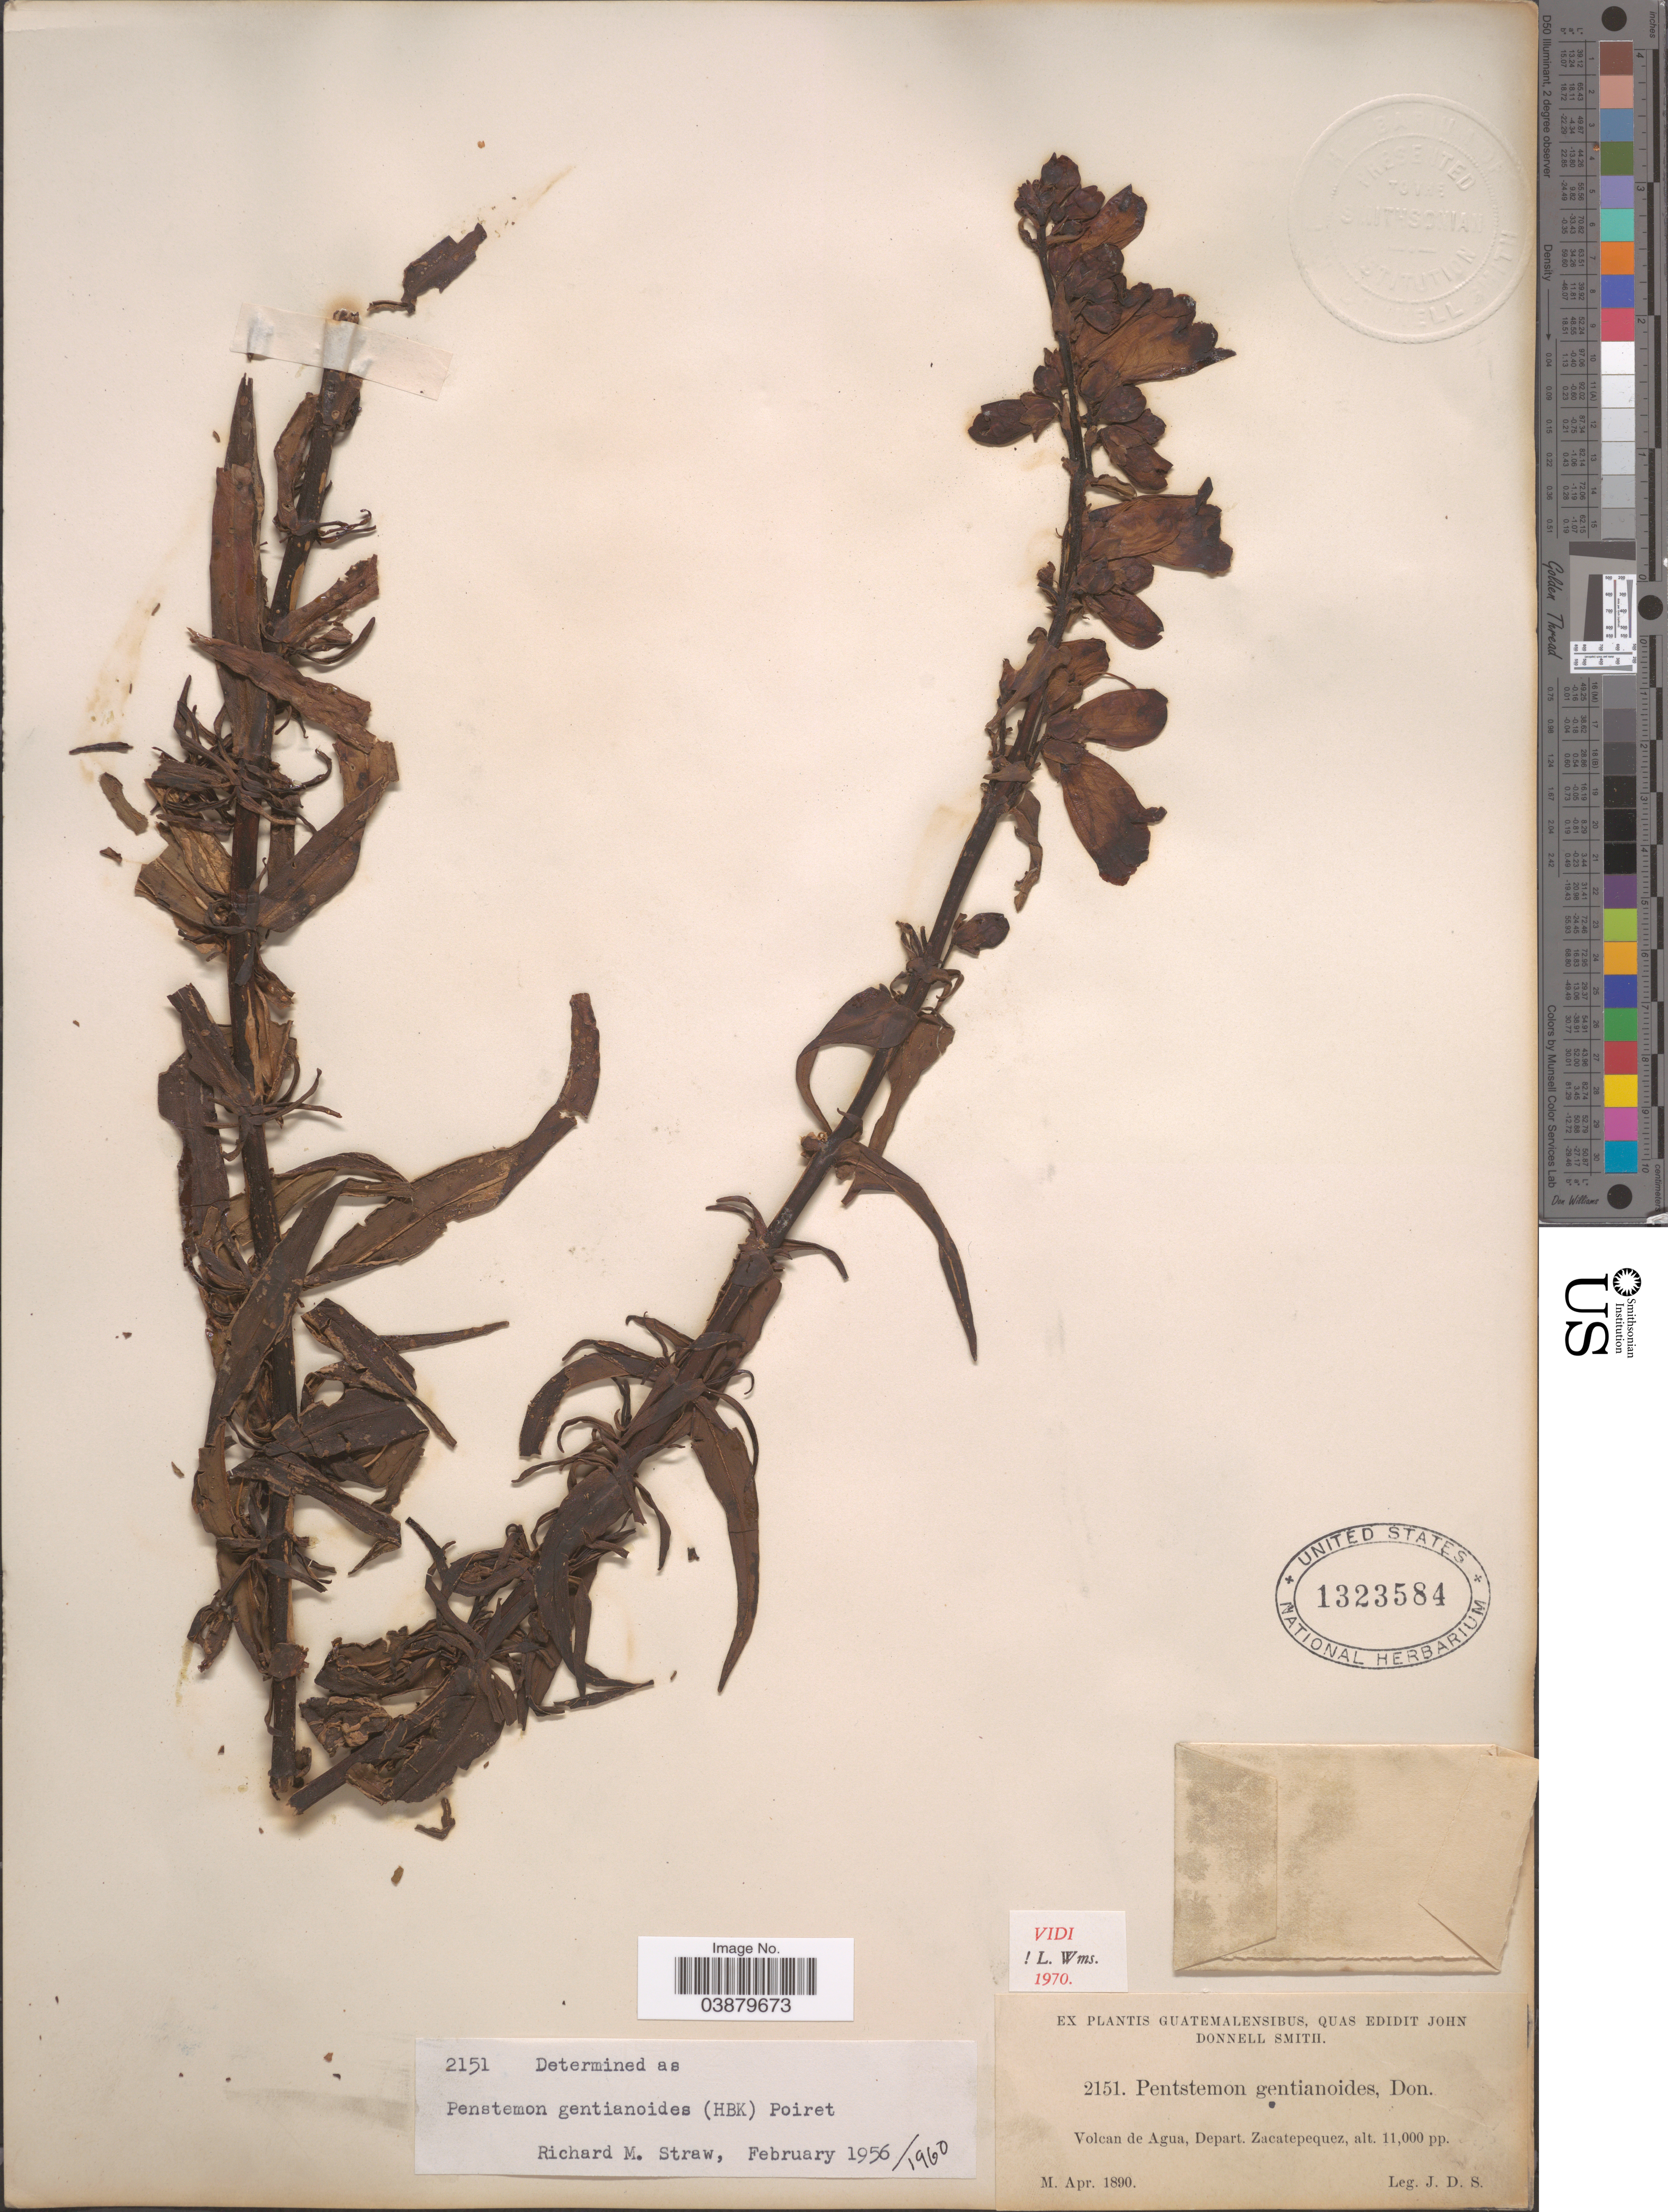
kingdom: Plantae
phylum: Tracheophyta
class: Magnoliopsida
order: Lamiales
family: Plantaginaceae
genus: Penstemon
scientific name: Penstemon gentianoides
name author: (Kunth) Poir.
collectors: J. Donnell Smith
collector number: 2151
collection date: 1890-04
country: Guatemala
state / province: Sacatepequez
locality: Volcan de Agua, Depart. Zacatepequez.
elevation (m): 3353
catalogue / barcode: US 1323584